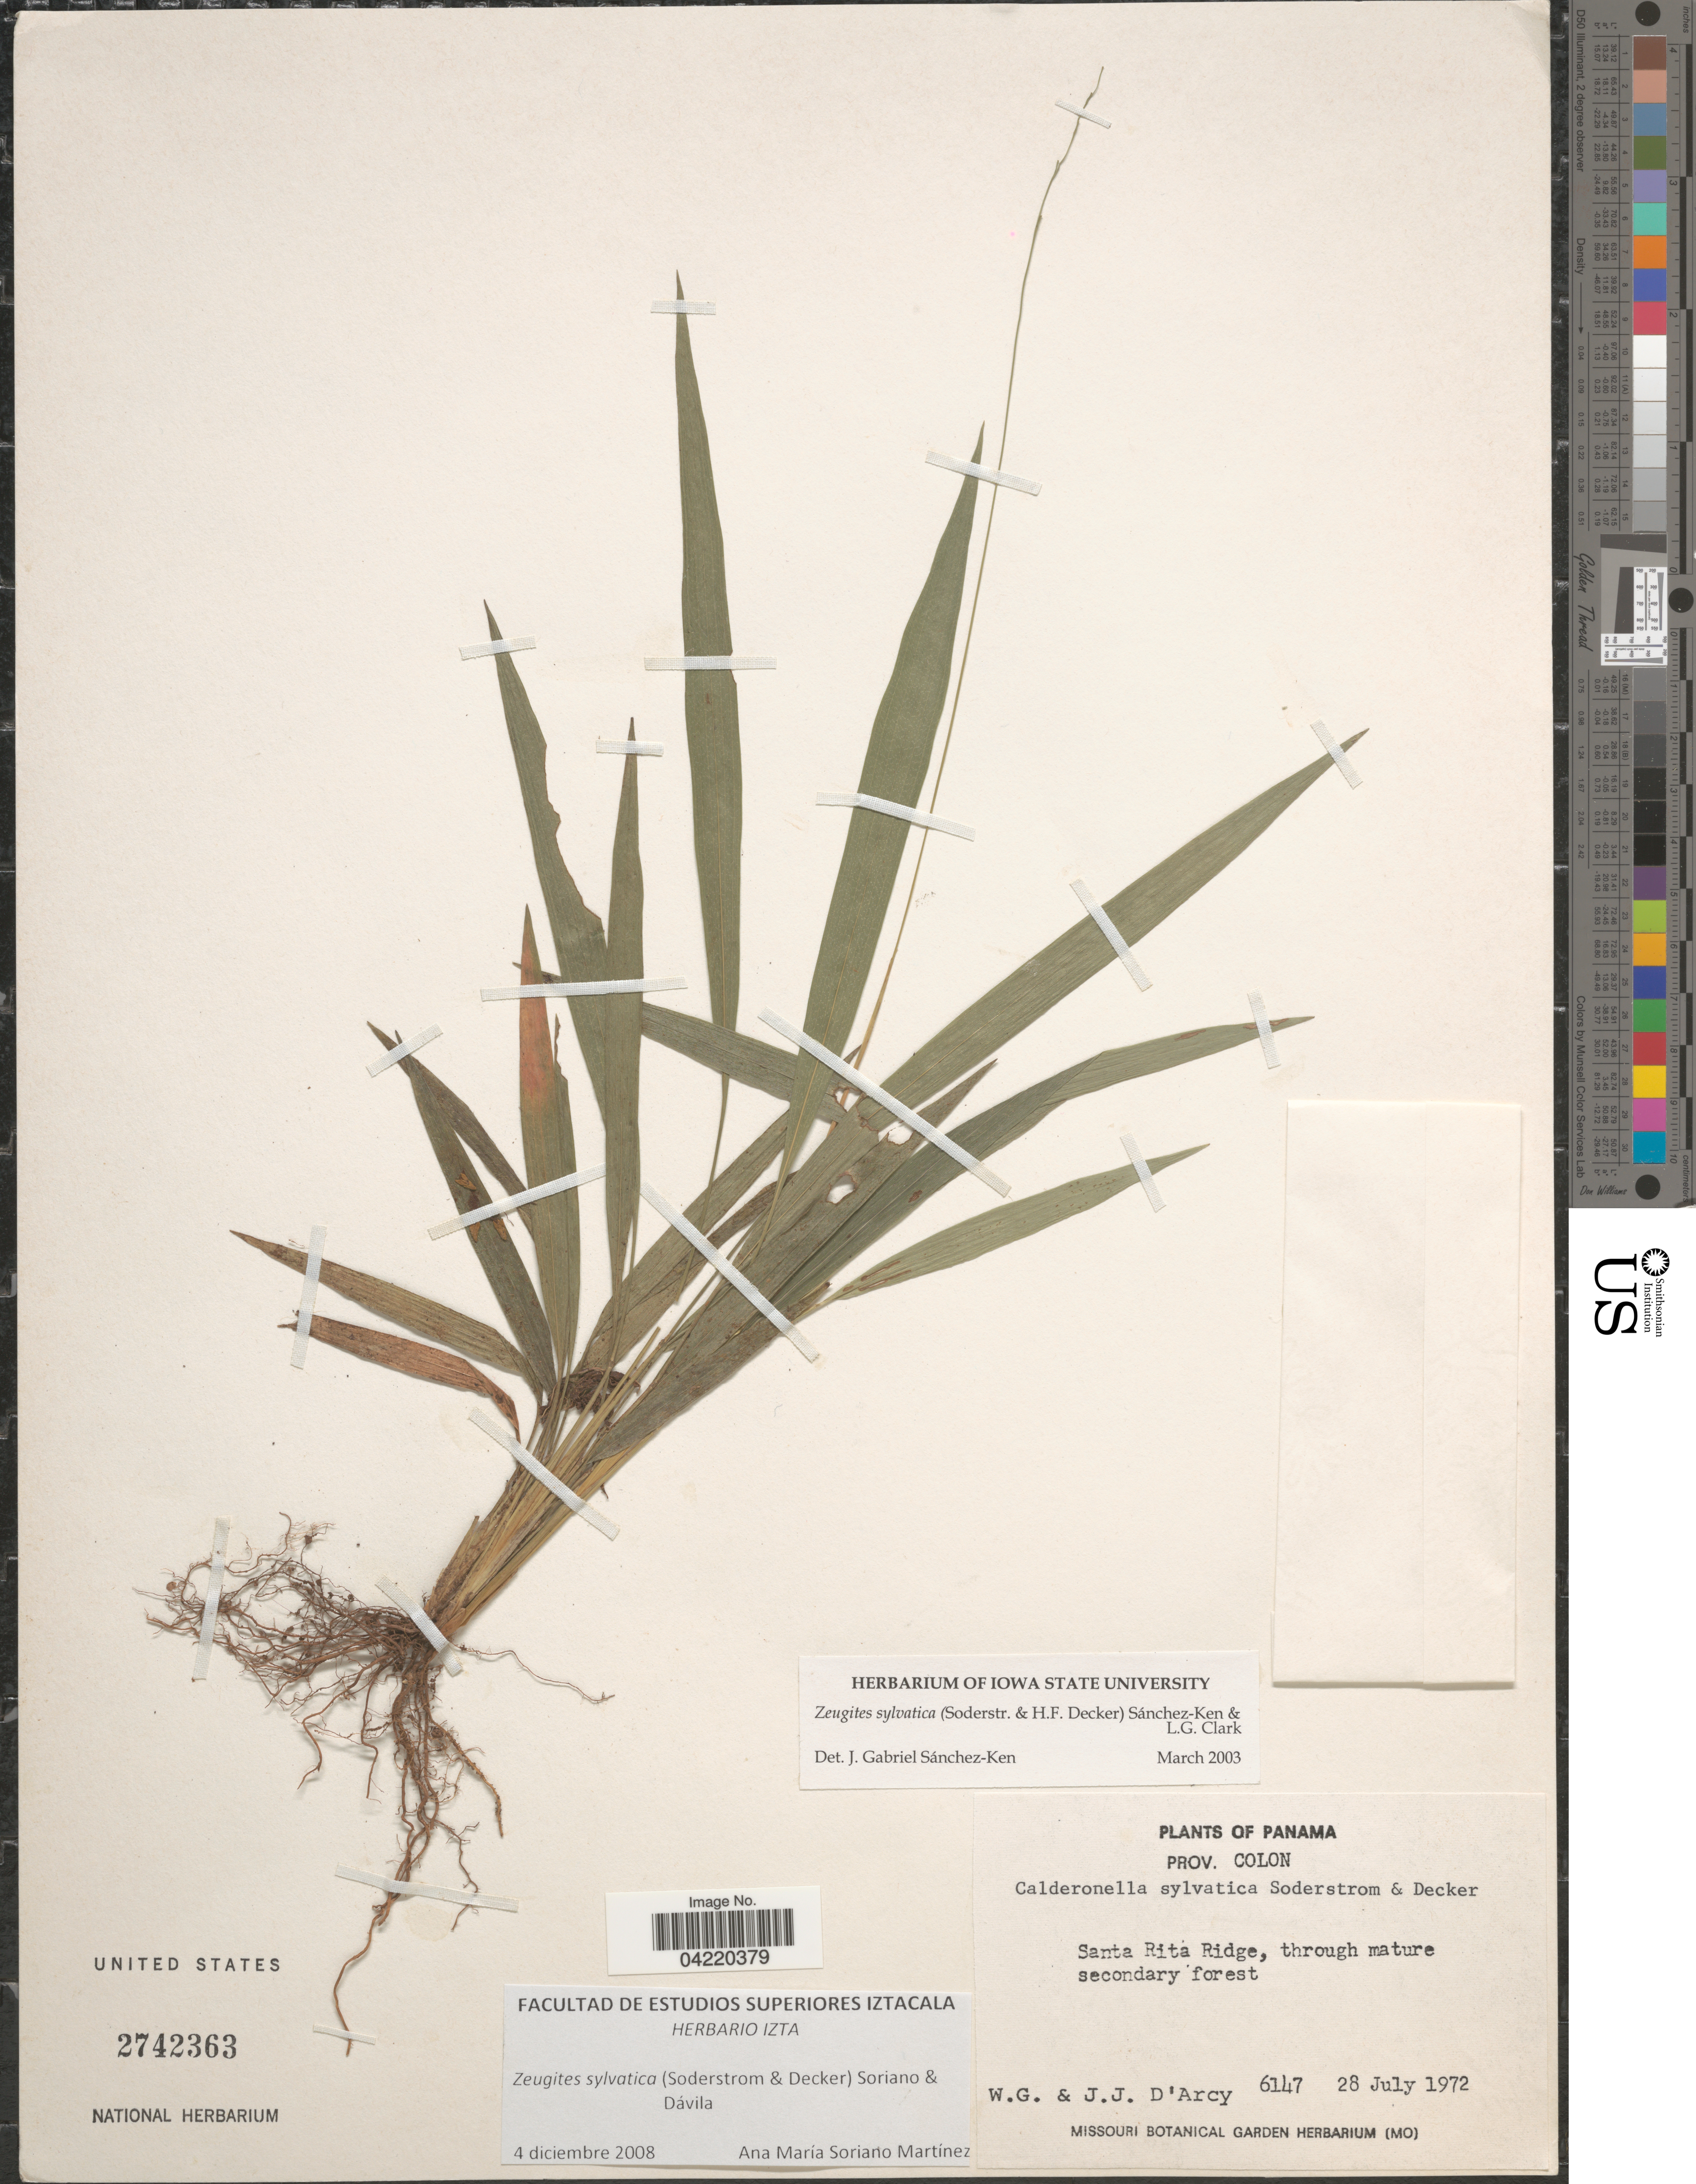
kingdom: Plantae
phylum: Tracheophyta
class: Liliopsida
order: Poales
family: Poaceae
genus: Zeugites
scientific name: Zeugites sylvaticus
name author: (Soderstr. & H. F. Decker) A.M. Soriano & Dávila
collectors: W. G. D'Arcy & J. J. D'Arcy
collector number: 6147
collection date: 1972-07-28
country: Panama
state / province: Colón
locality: Santa Rita Ridge, through mature secondary forest.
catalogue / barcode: US 2742363